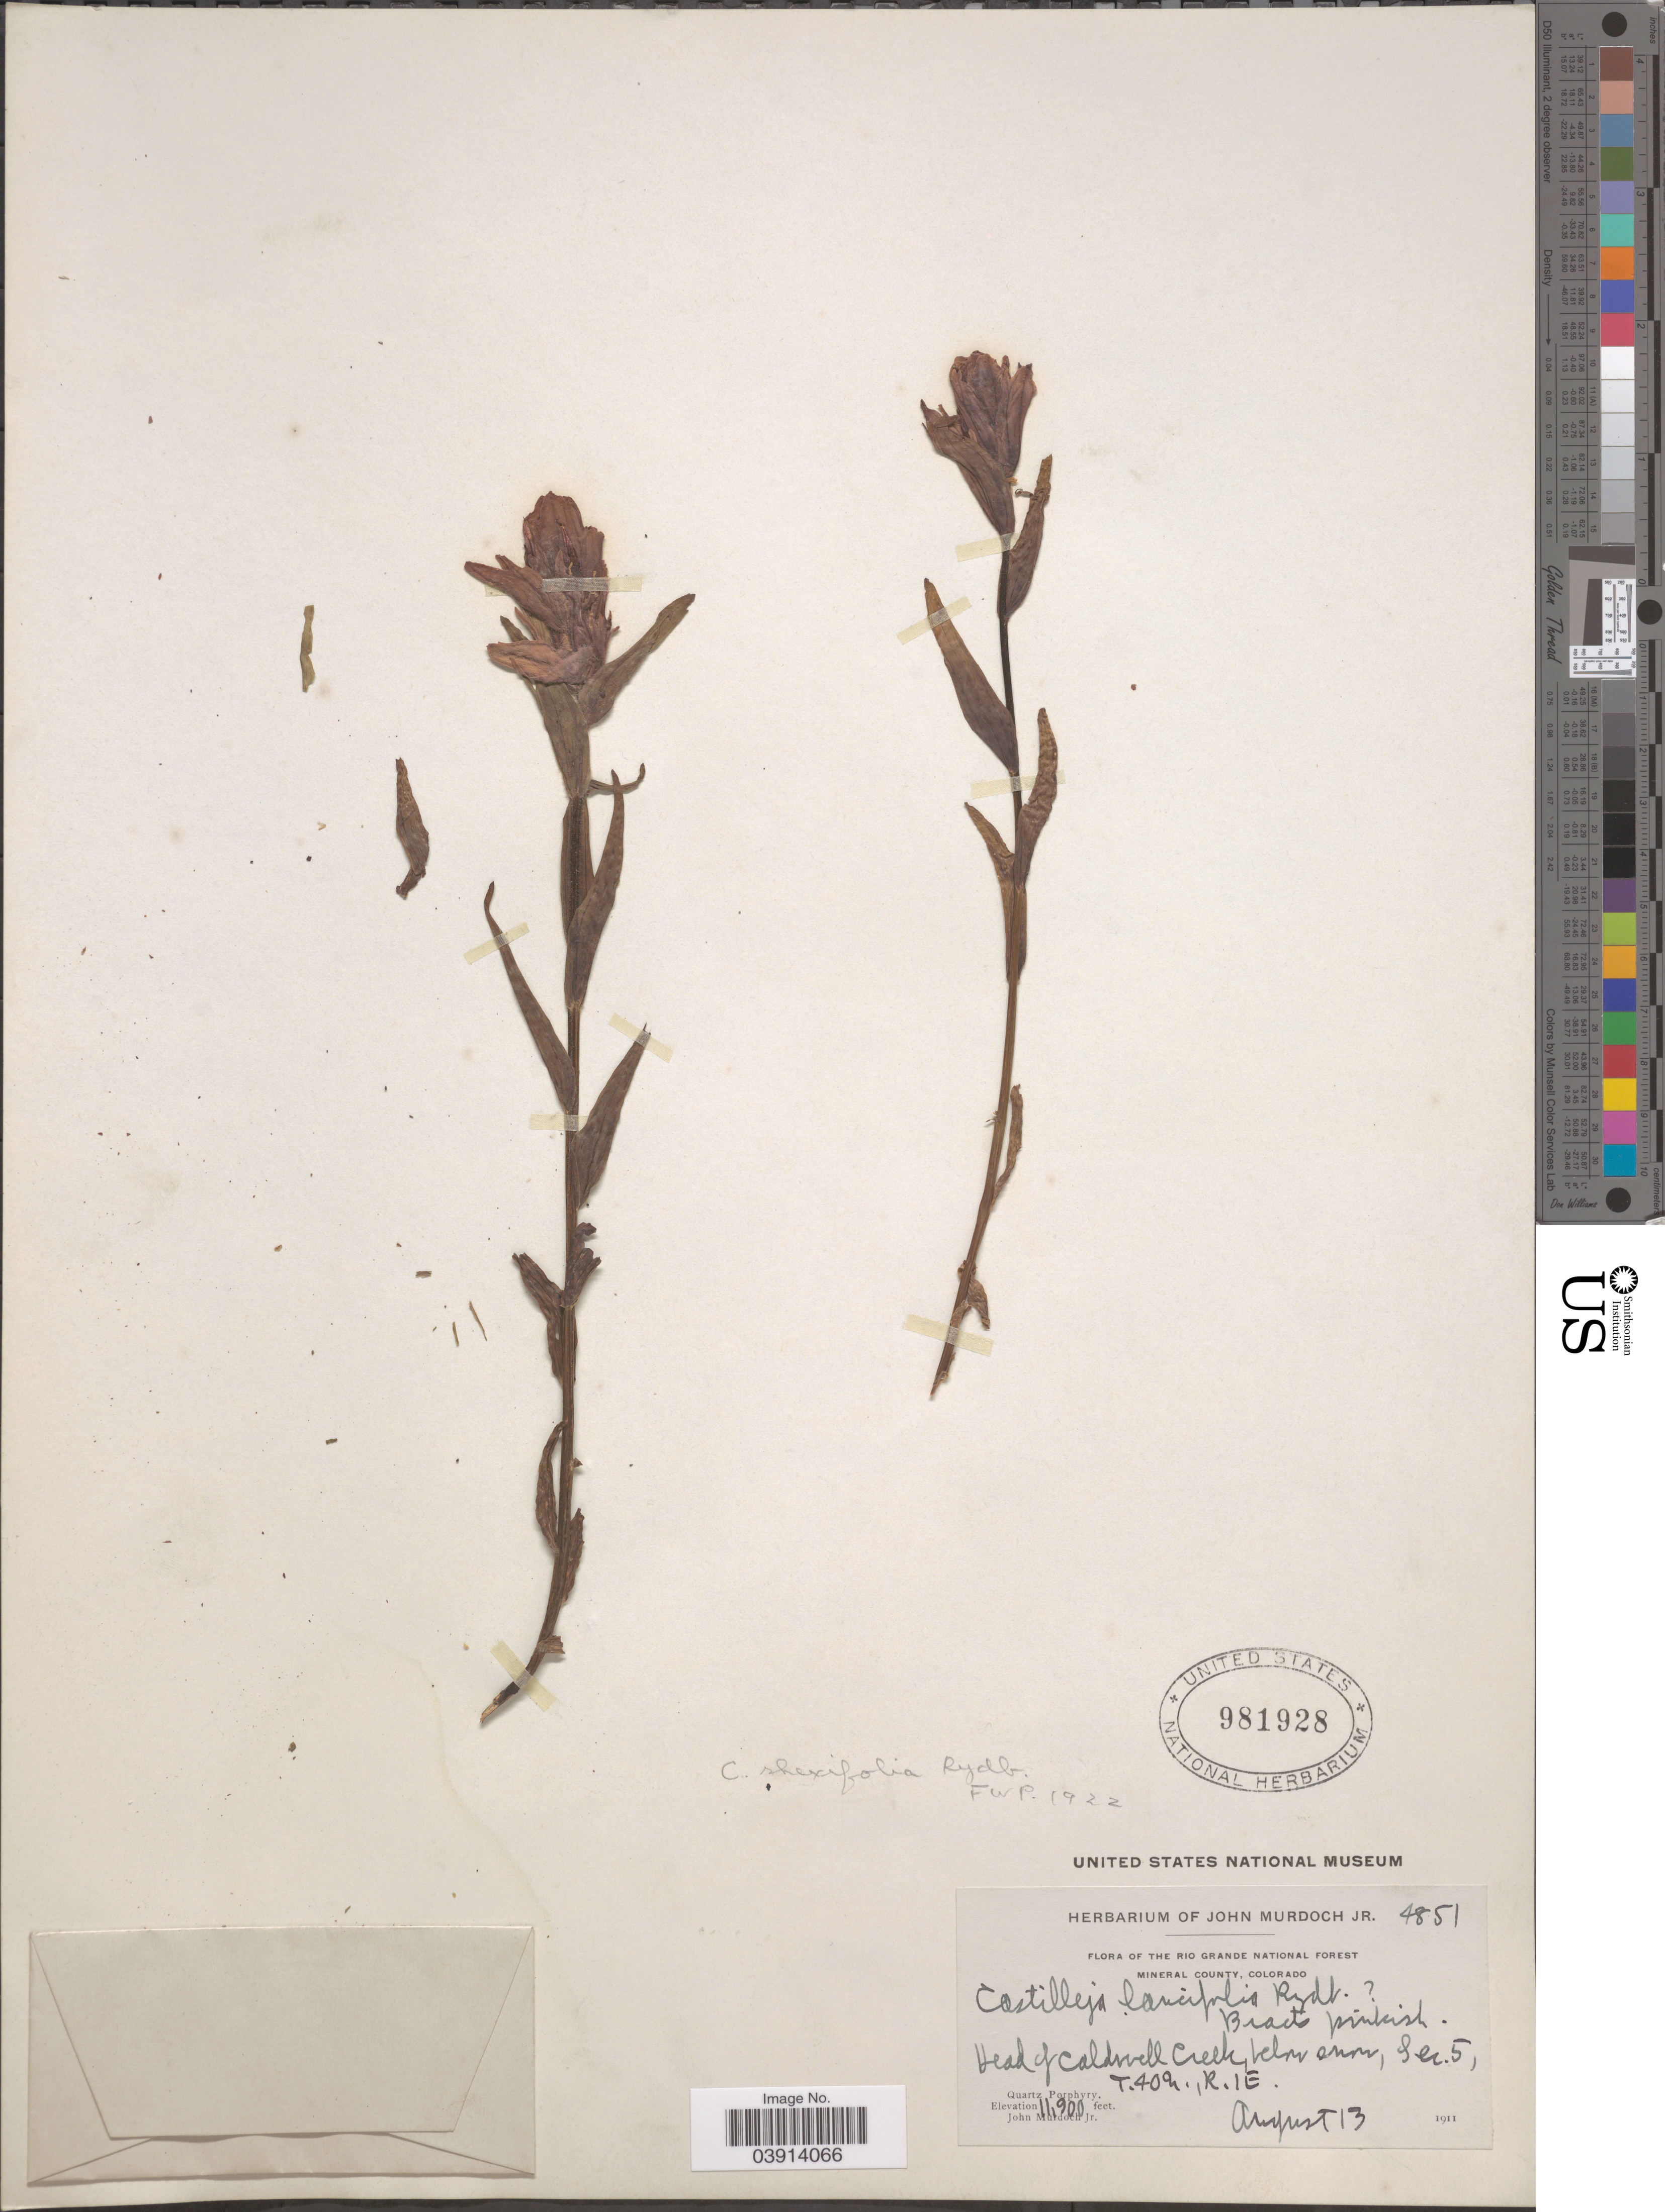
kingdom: Plantae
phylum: Tracheophyta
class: Magnoliopsida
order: Lamiales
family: Orobanchaceae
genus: Castilleja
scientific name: Castilleja rhexiifolia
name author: Rydb.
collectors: J. Murdoch Jr.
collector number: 4851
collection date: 1911-08-13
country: United States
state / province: Colorado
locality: The Rio Grande National Forest. Mineral County. Head of Caldwell Creek, Sec. 5, T. 40N., R. 1E. Quartz Porphyry.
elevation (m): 3627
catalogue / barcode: US 981928